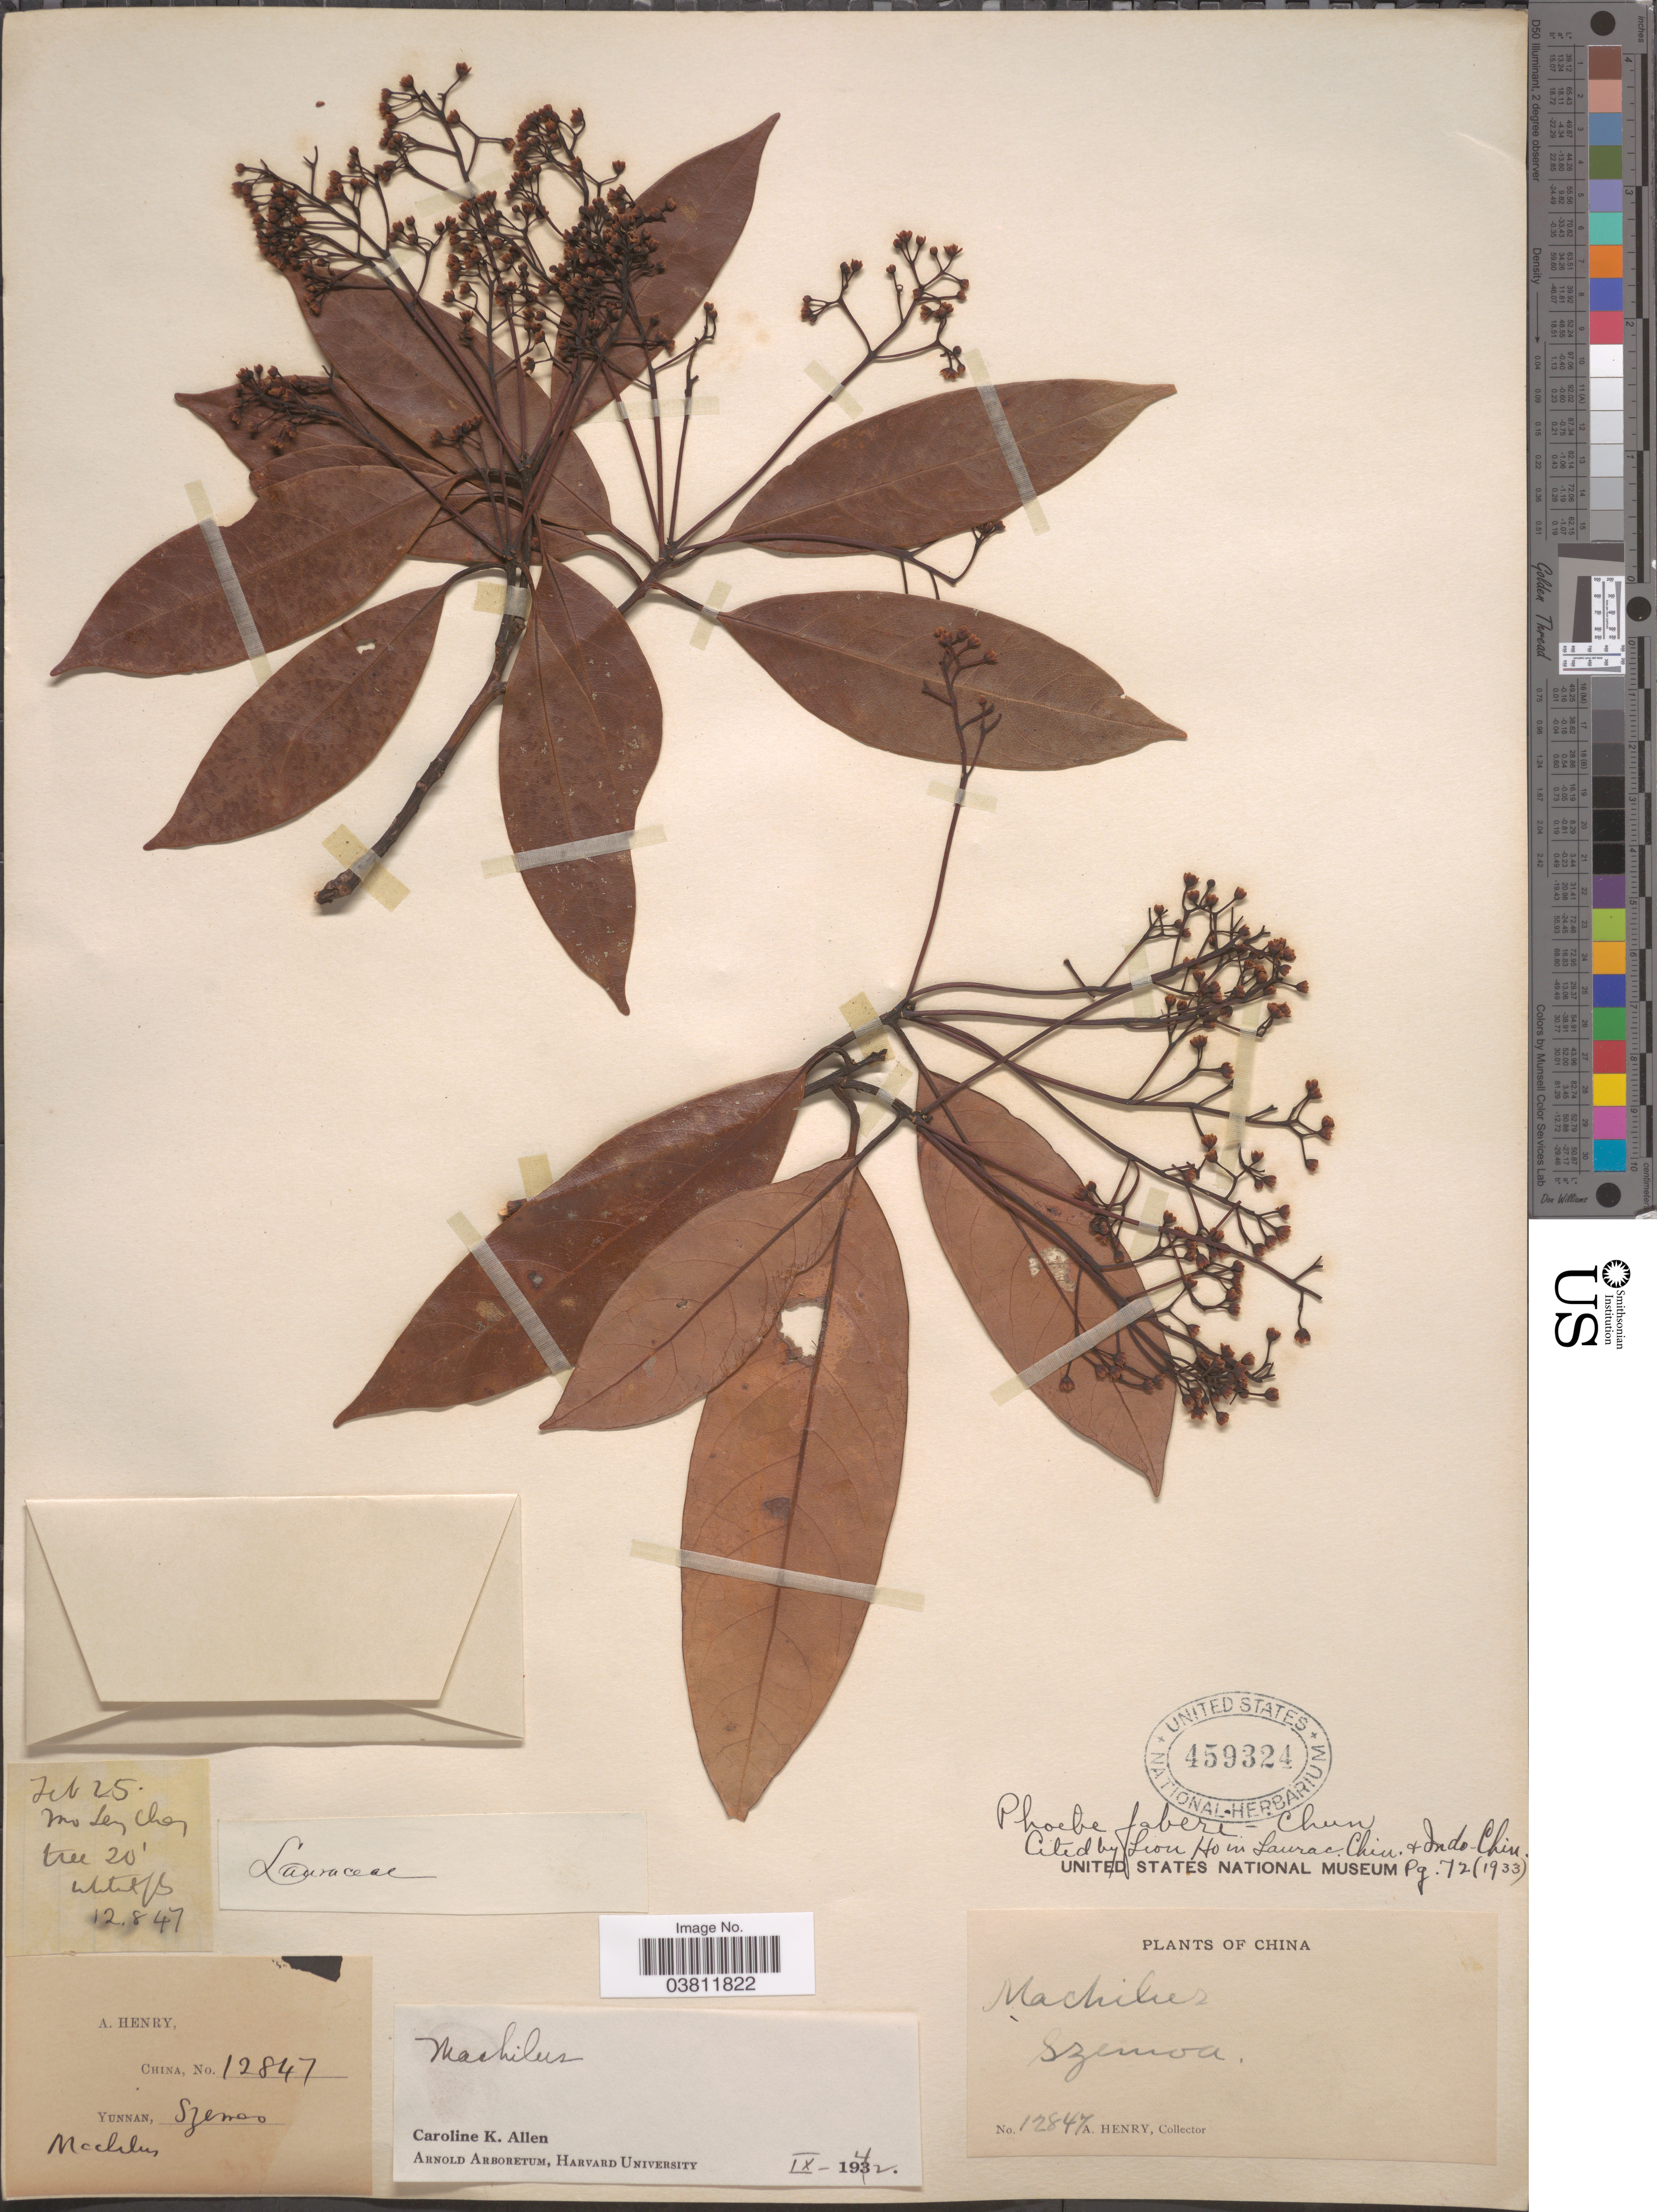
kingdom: Plantae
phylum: Tracheophyta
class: Magnoliopsida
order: Laurales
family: Lauraceae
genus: Machilus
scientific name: Machilus sp.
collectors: A. Henry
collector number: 12847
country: China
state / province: Yunnan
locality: Szemoa. Mo Leng Chang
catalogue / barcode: US 459324